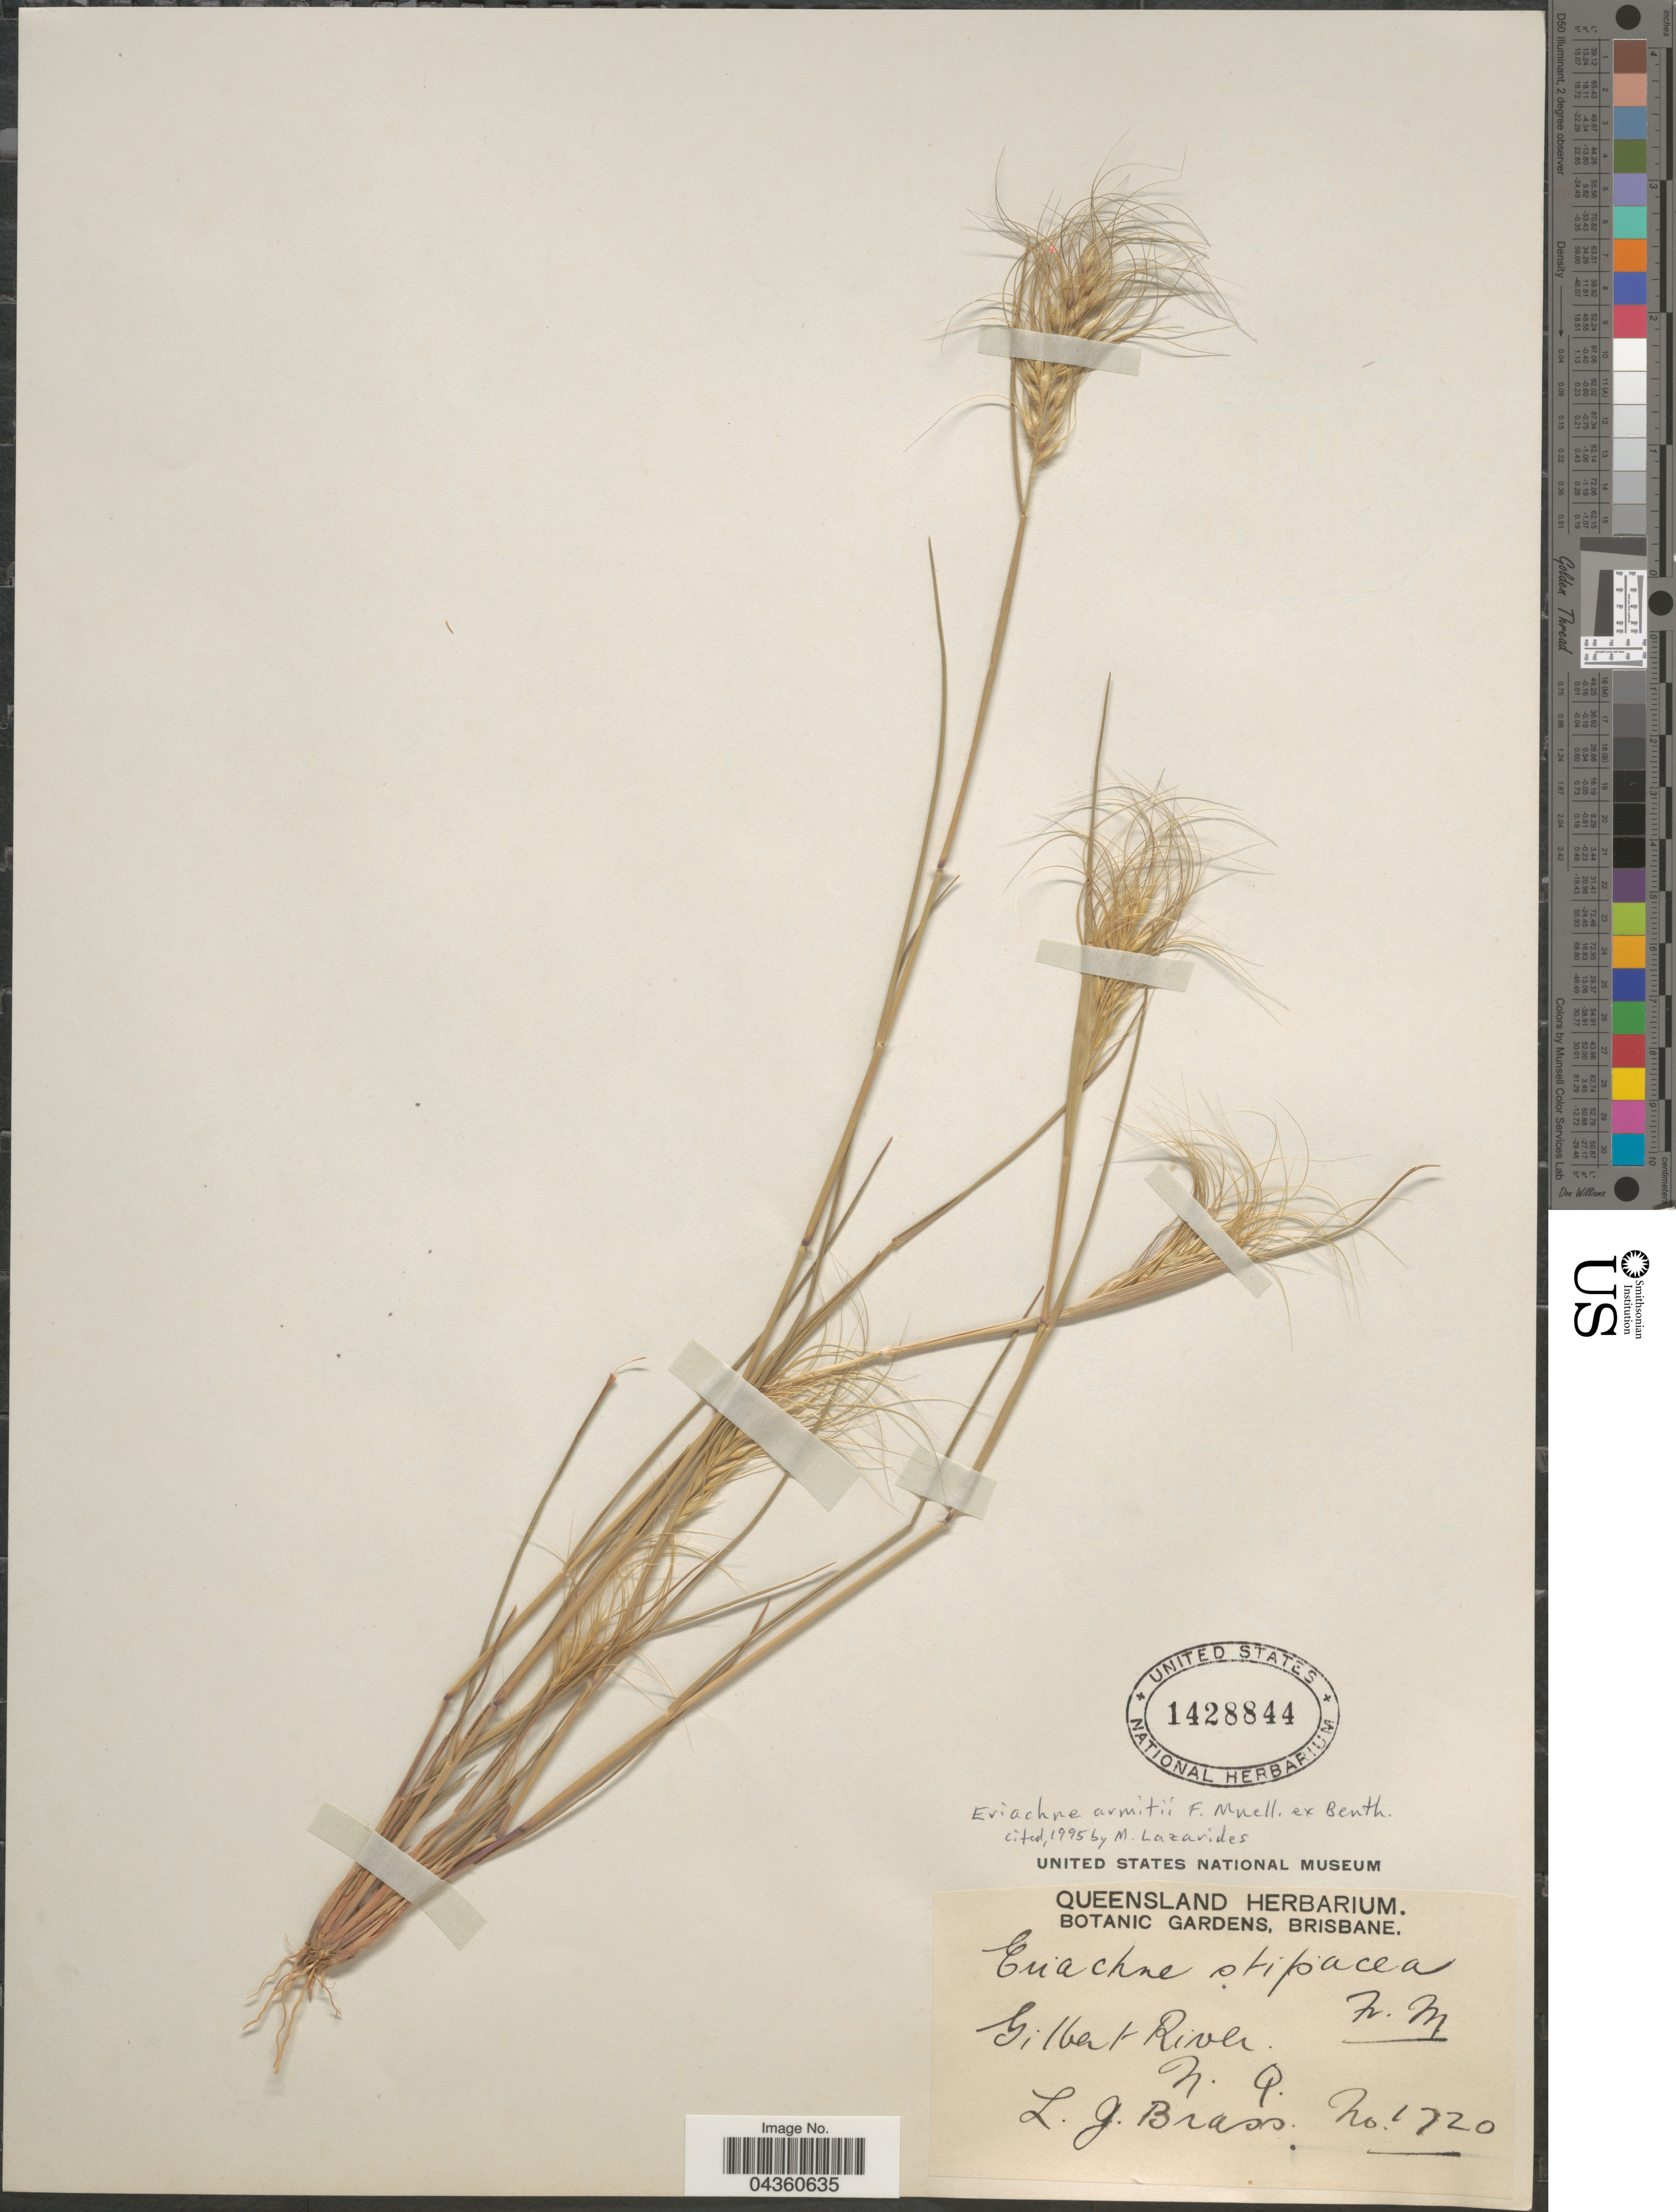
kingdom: Plantae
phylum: Tracheophyta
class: Liliopsida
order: Poales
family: Poaceae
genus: Eriachne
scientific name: Eriachne armitii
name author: F. Muell. ex Benth.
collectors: L. J. Brass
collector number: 1720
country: Australia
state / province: Queensland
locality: Gilbert River. N. Q.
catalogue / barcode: US 1428844